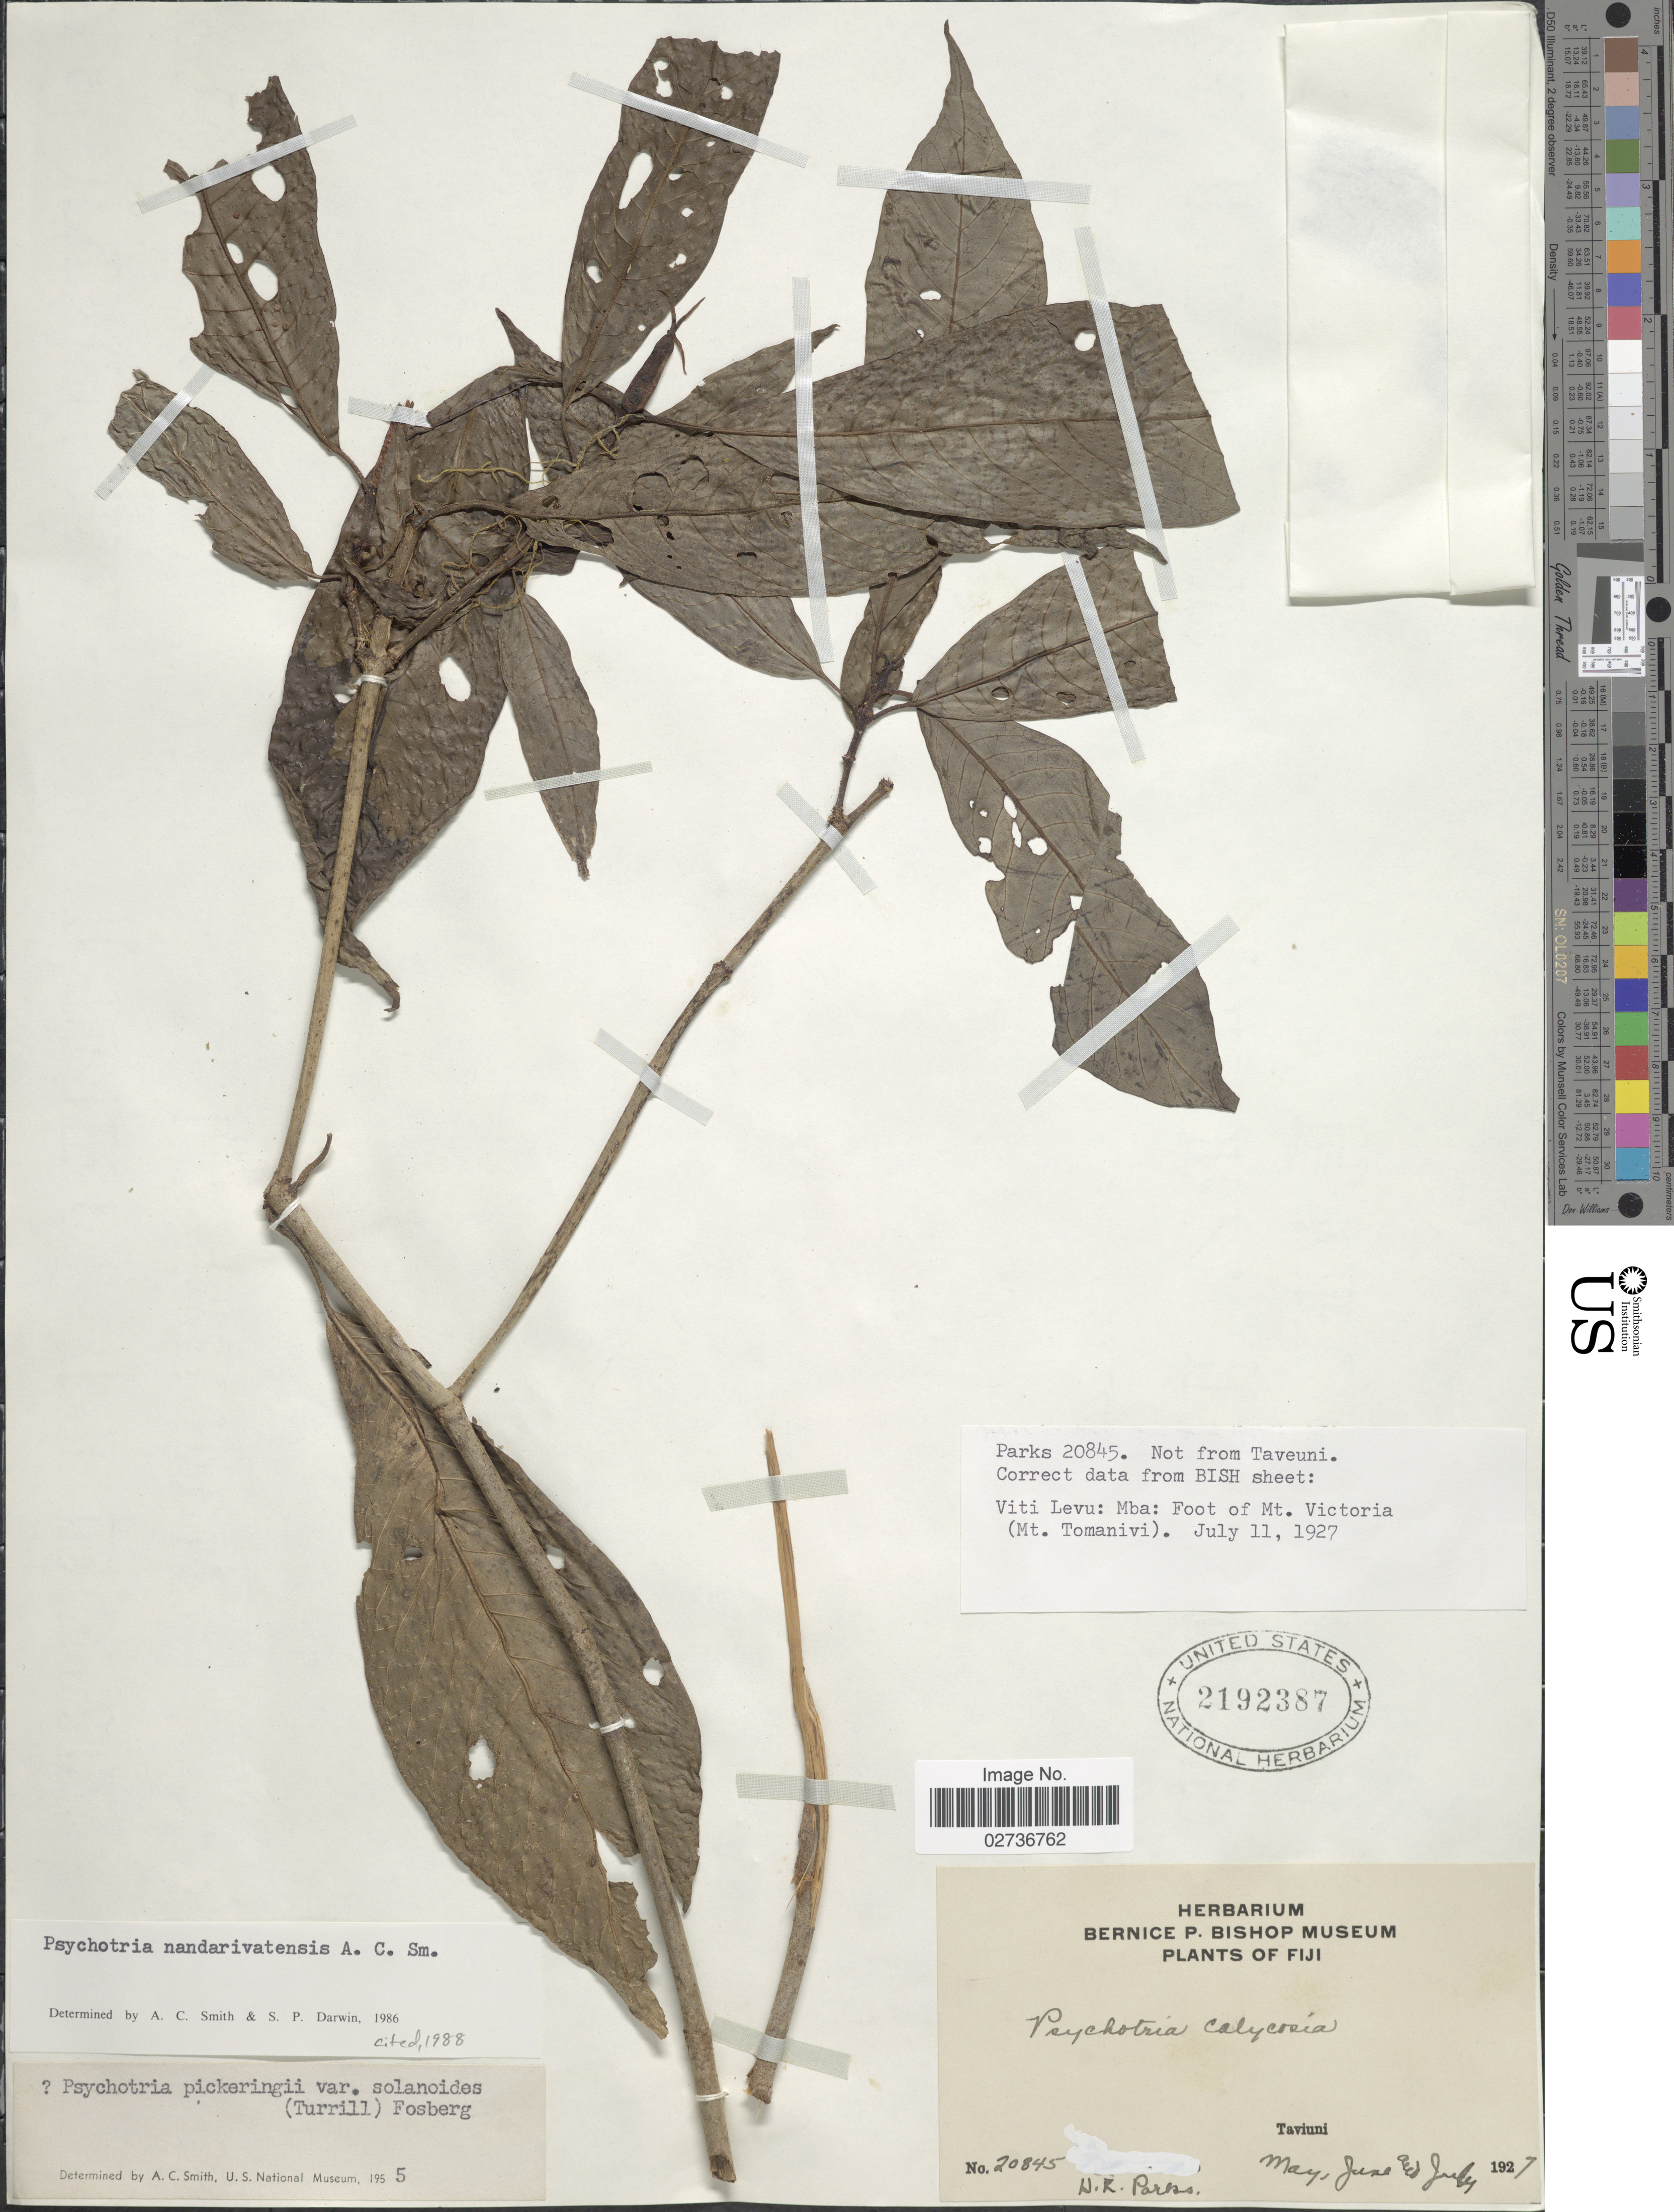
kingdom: Plantae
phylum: Tracheophyta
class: Magnoliopsida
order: Gentianales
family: Rubiaceae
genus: Psychotria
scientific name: Psychotria nandarivatensis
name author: A.C. Sm.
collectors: W. Parks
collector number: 20845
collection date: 1927-07-11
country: Fiji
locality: Taviuni. Viti Levu: Mba: Foot of Mt. Victoria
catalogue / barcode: US 2192387